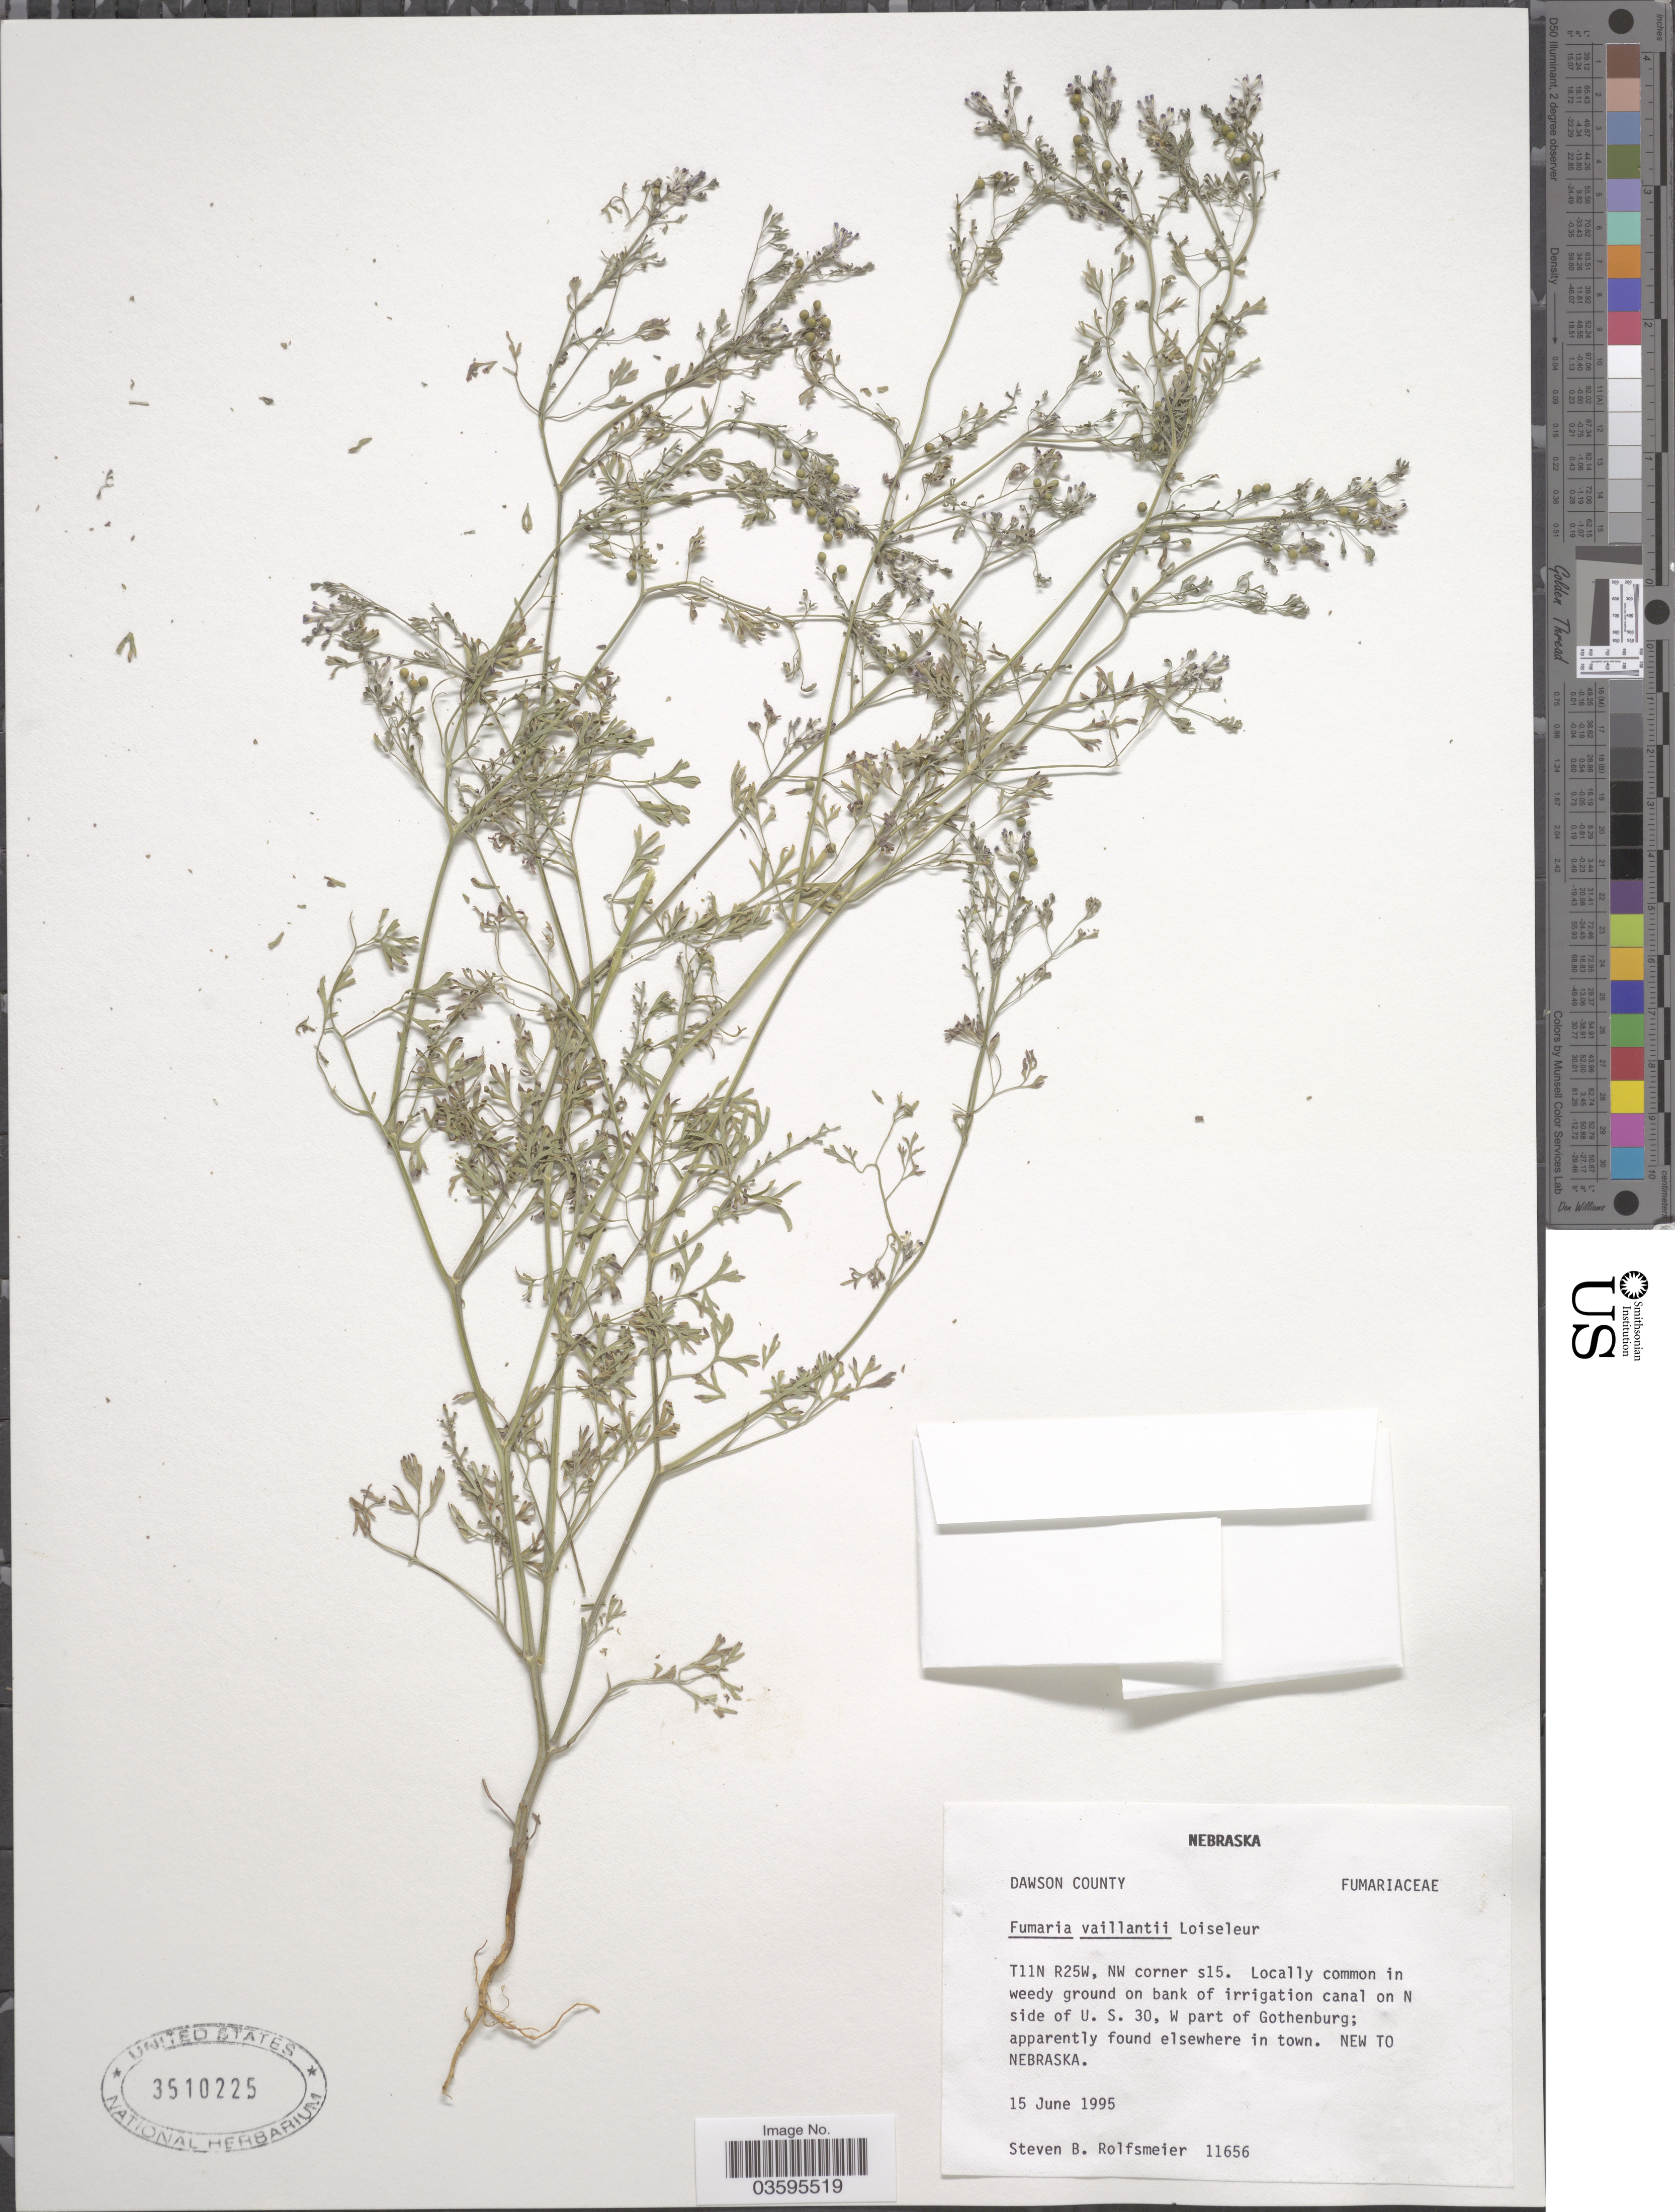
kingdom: Plantae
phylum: Tracheophyta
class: Magnoliopsida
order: Ranunculales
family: Papaveraceae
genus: Fumaria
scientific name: Fumaria vaillantii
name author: Loisel.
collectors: S. Rolfsmeier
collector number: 11656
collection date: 1995-06-15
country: United States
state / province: Nebraska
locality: Dawson County. T11N R25W, NW corner s15. N side of U.S. 30, W part of Gothenburg.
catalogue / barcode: US 3510225